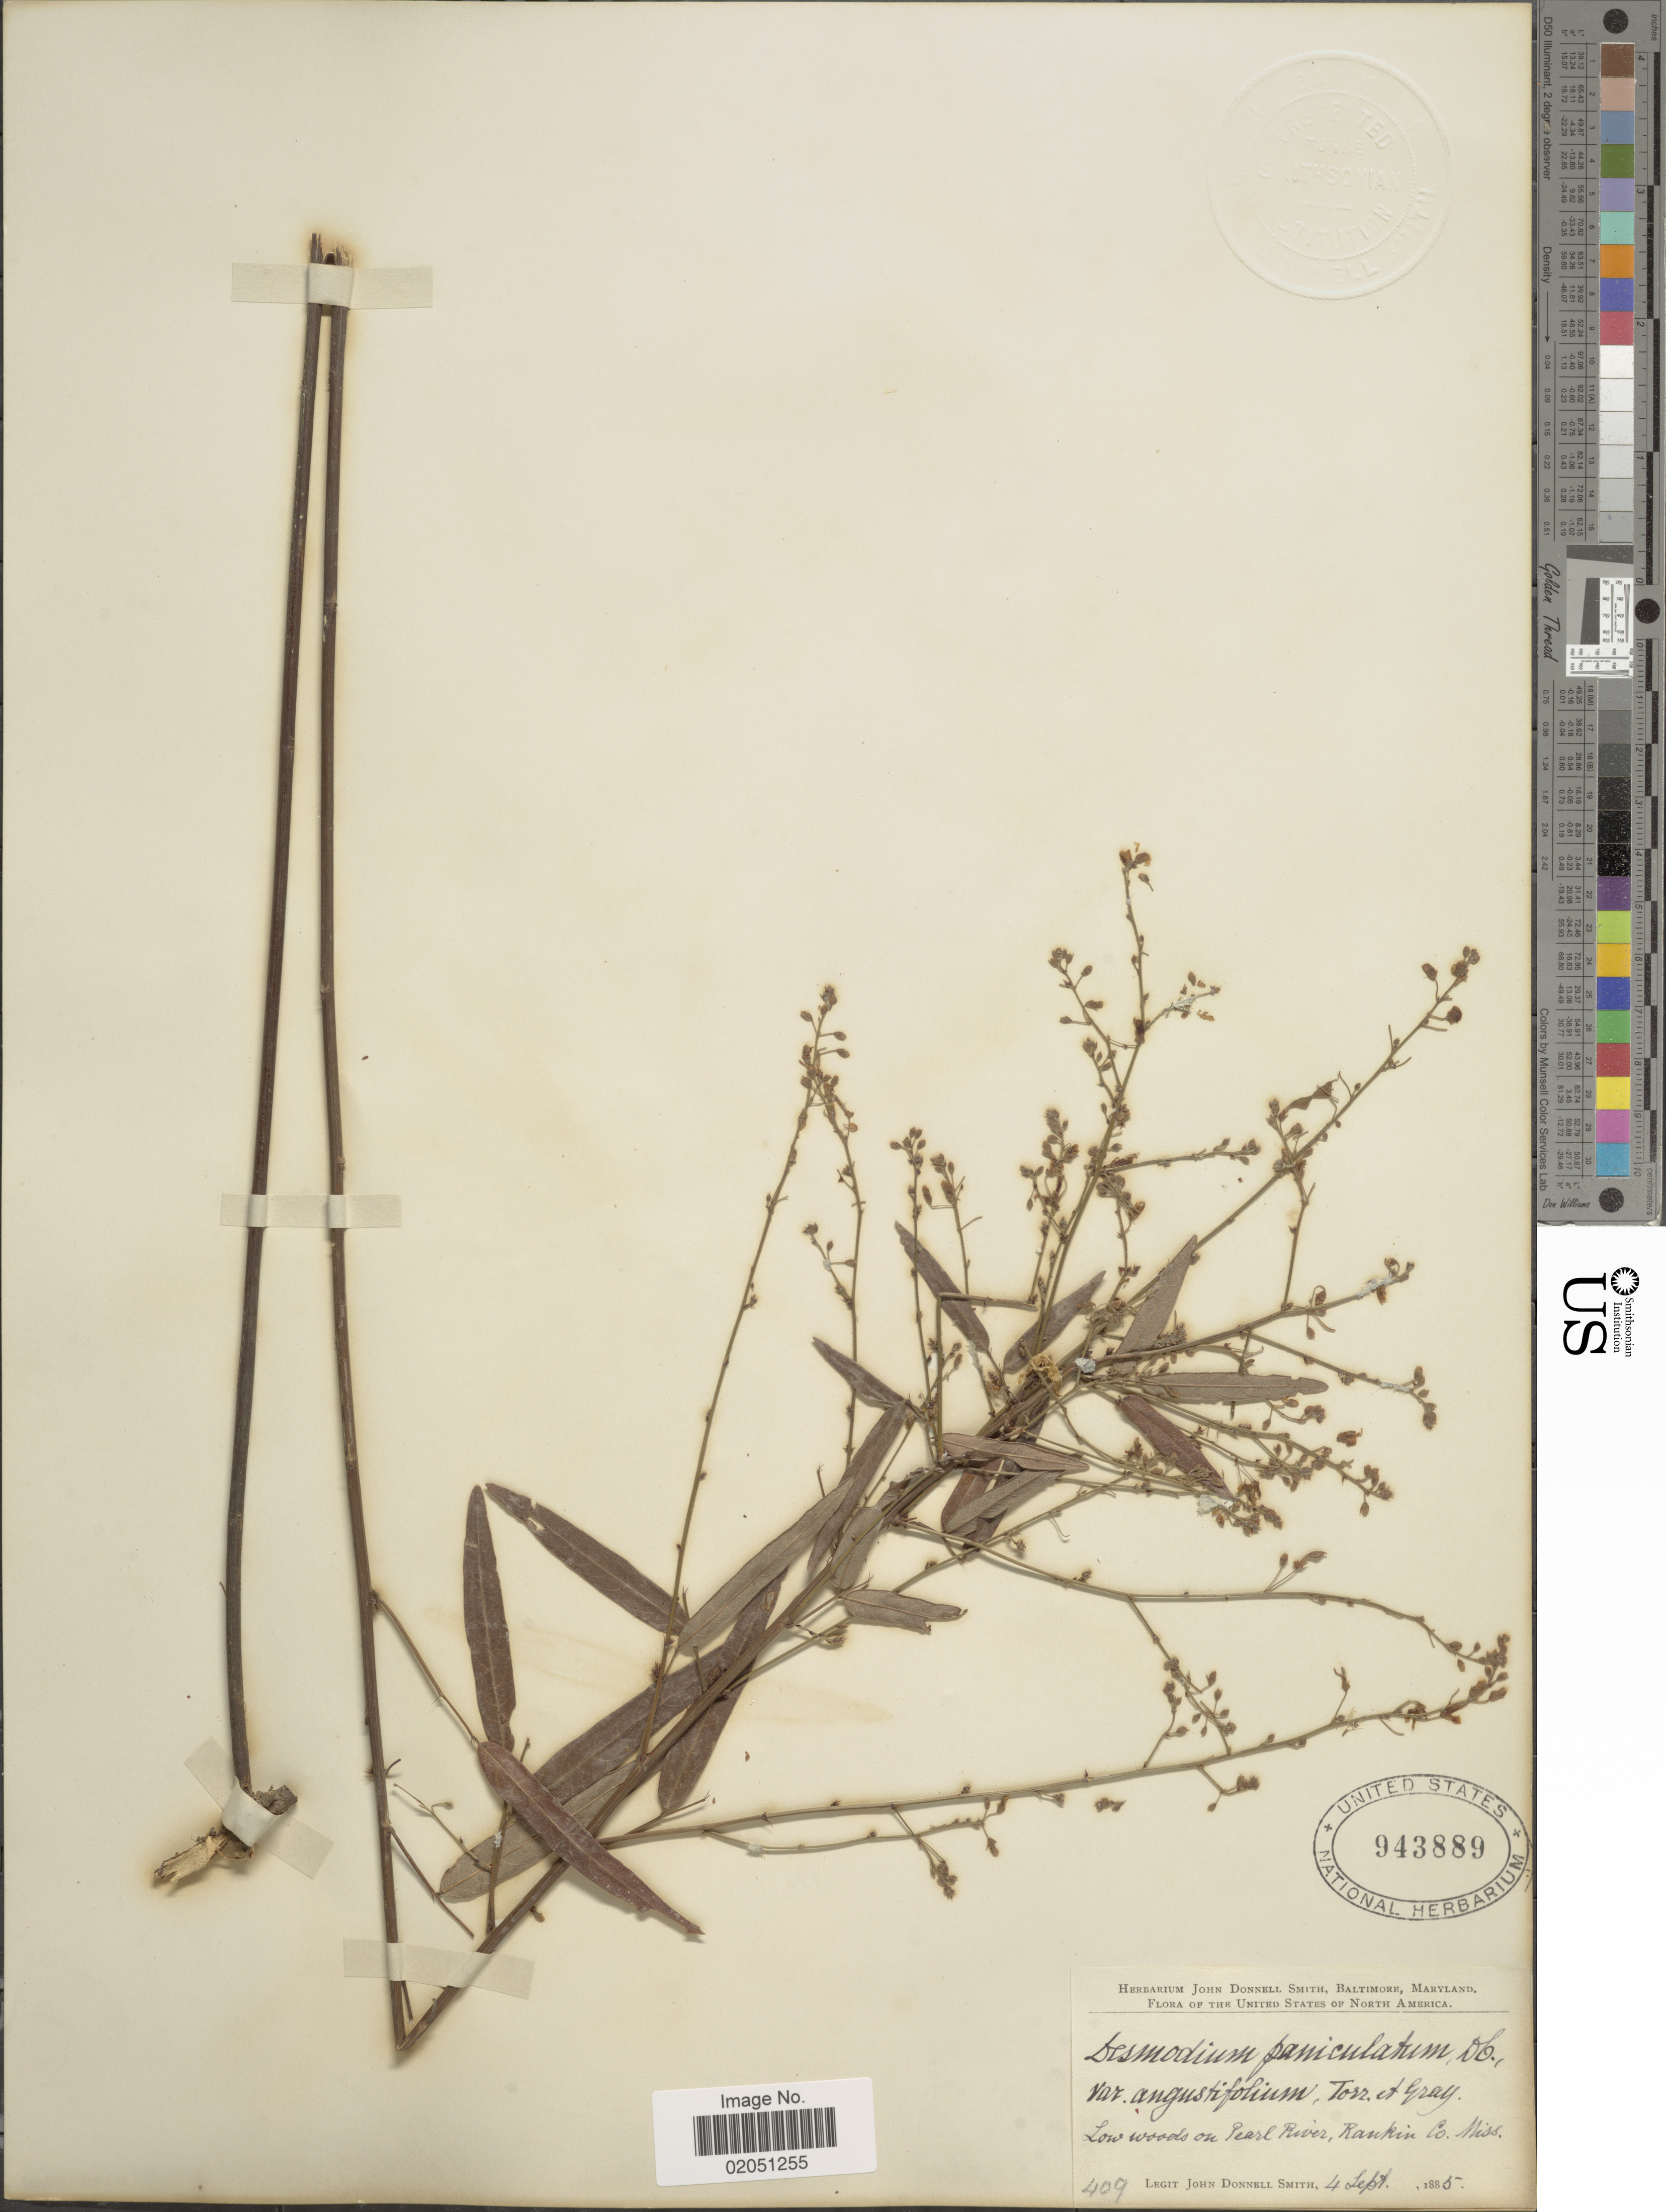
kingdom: Plantae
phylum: Tracheophyta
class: Magnoliopsida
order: Fabales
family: Fabaceae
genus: Desmodium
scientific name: Desmodium paniculatum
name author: (L.) DC.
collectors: J. Donnell Smith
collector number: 409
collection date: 1885-09-04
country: United States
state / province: Mississippi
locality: Low woods on Pearl River, Rankin Co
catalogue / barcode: US 943889